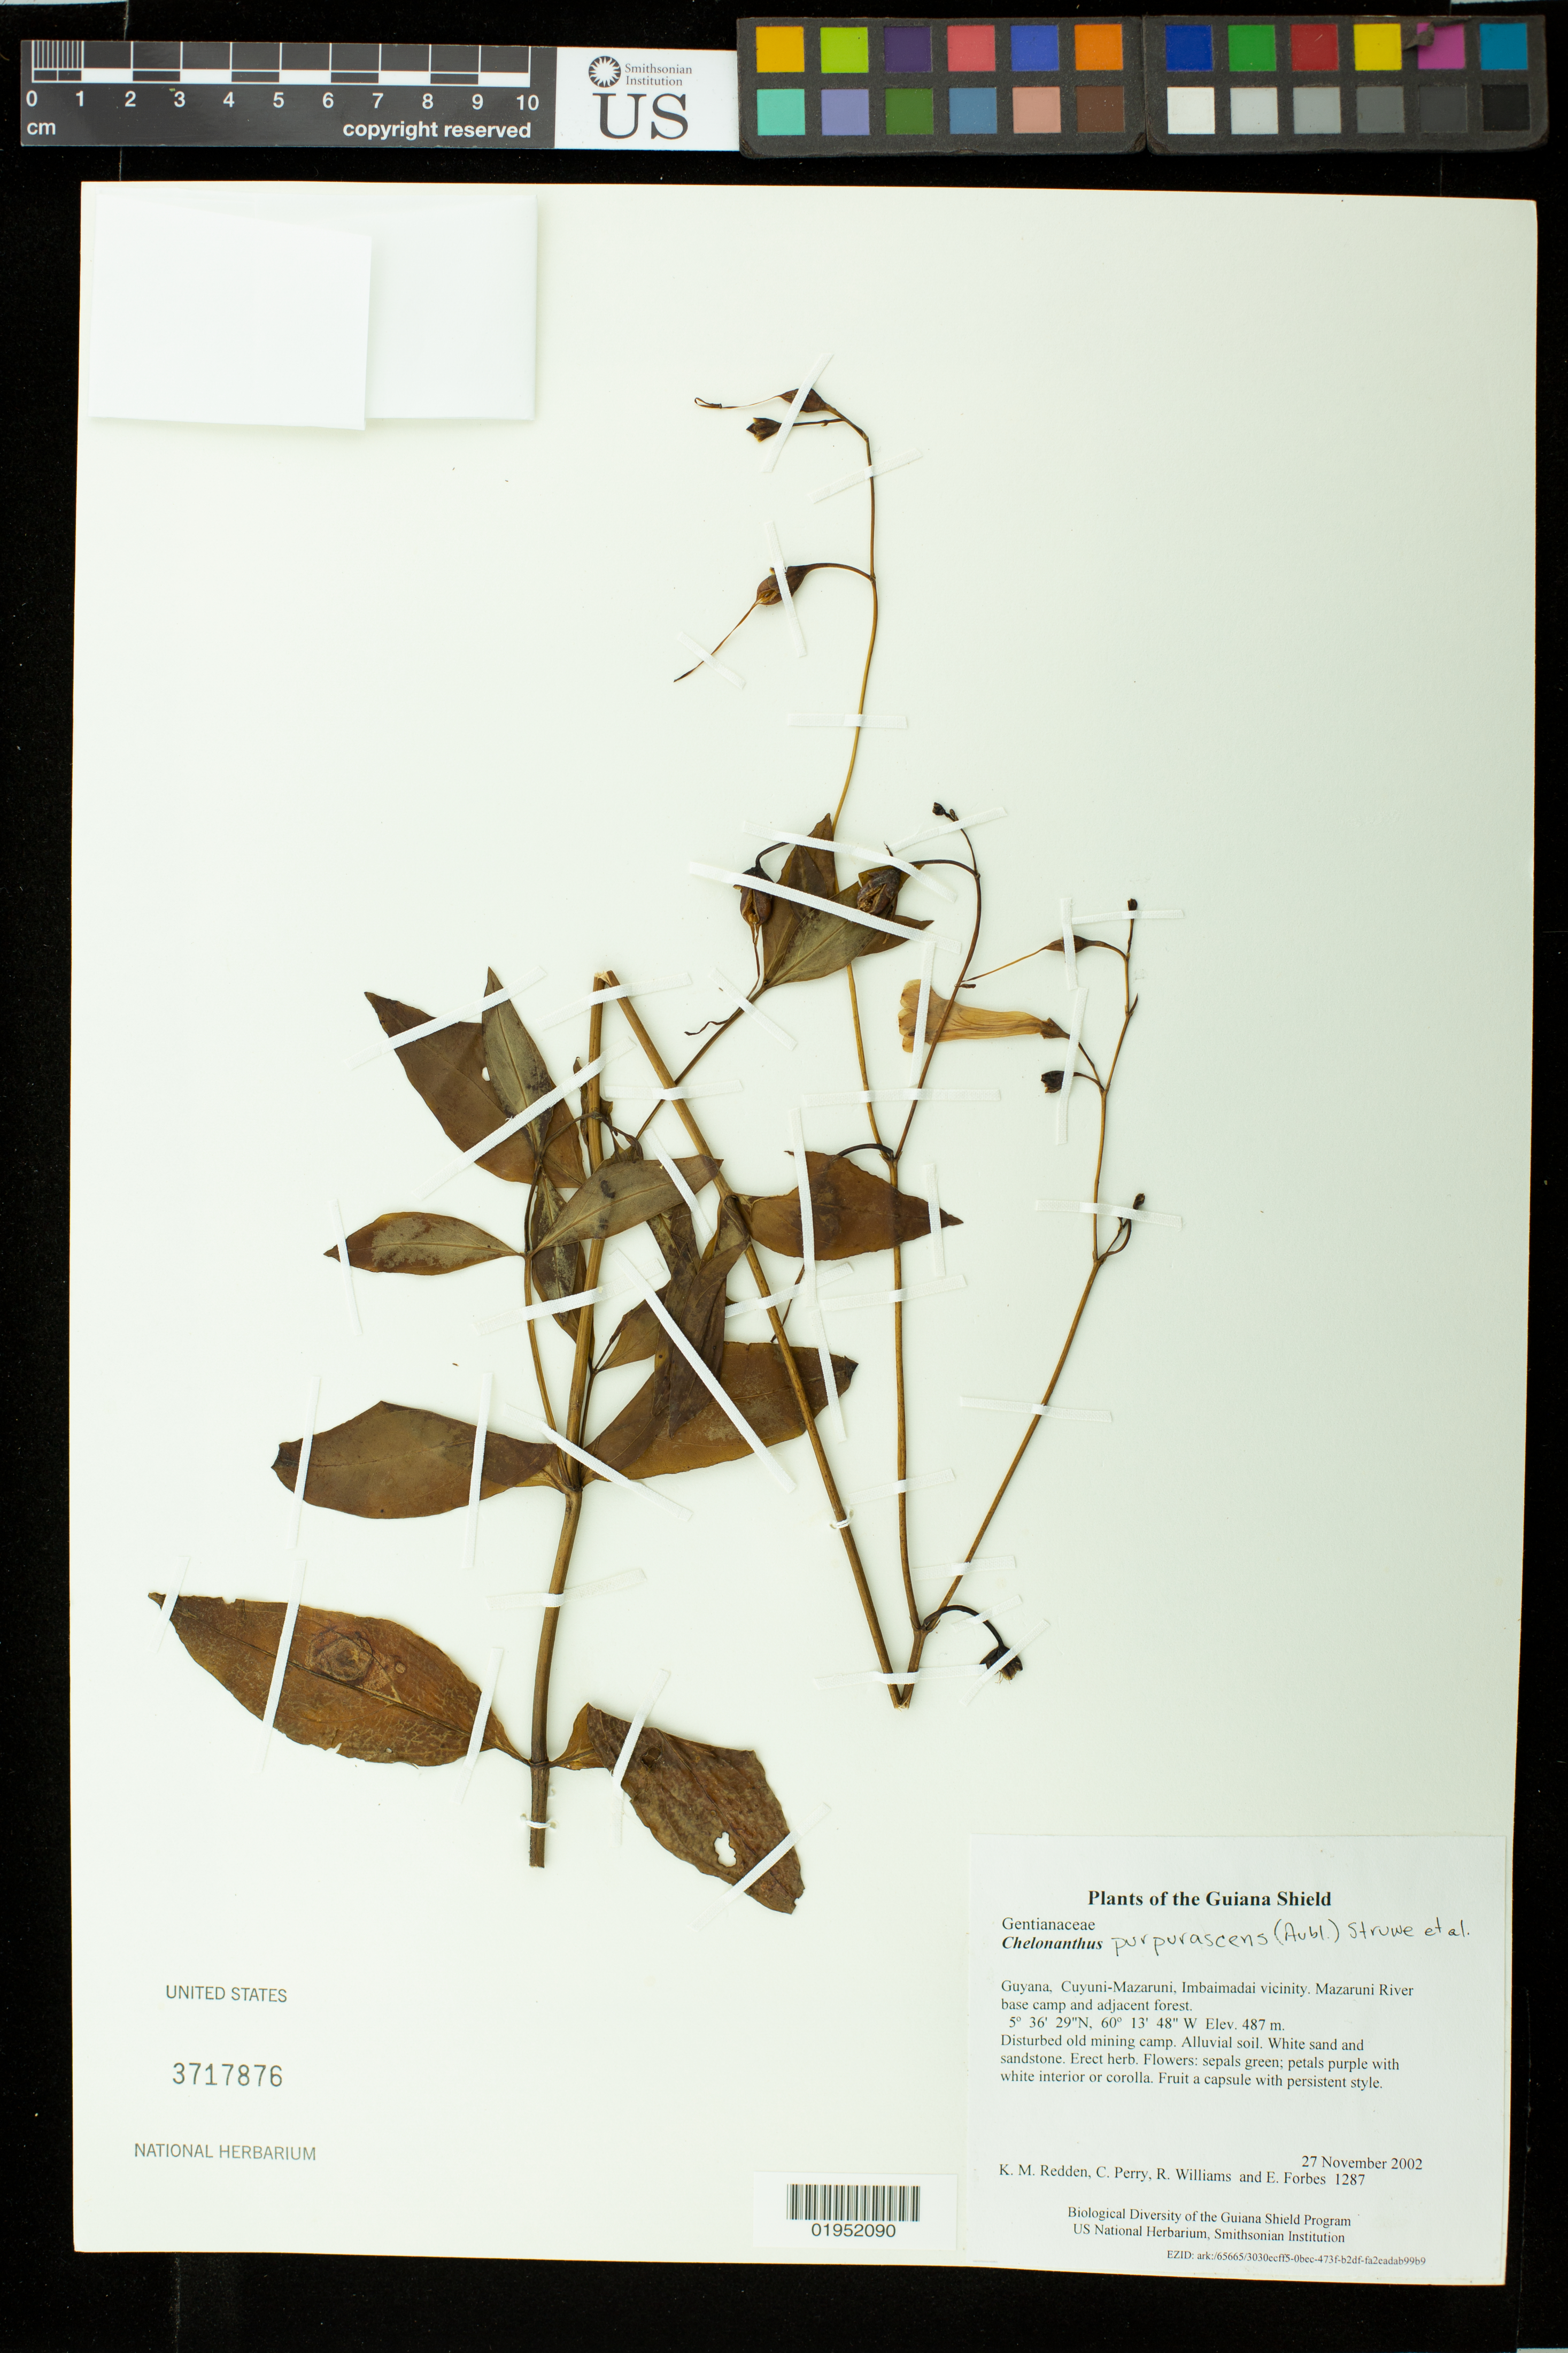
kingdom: Plantae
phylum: Tracheophyta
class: Magnoliopsida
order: Gentianales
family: Gentianaceae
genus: Chelonanthus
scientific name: Chelonanthus purpurascens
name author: (Aubl.) Struwe et al.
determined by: Maas, P. J. M.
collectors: K. M. Redden, C. Perry, R. Williams & E. Forbes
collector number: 1287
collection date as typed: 27 November 2002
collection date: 2002-11-27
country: Guyana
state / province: Cuyuni-Mazaruni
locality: Imbaimadai vicinity. Mazaruni River base camp and adjacent forest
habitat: Disturbed old mining camp. Alluvial soil. White sand and sandstone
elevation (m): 487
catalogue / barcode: US 3717876